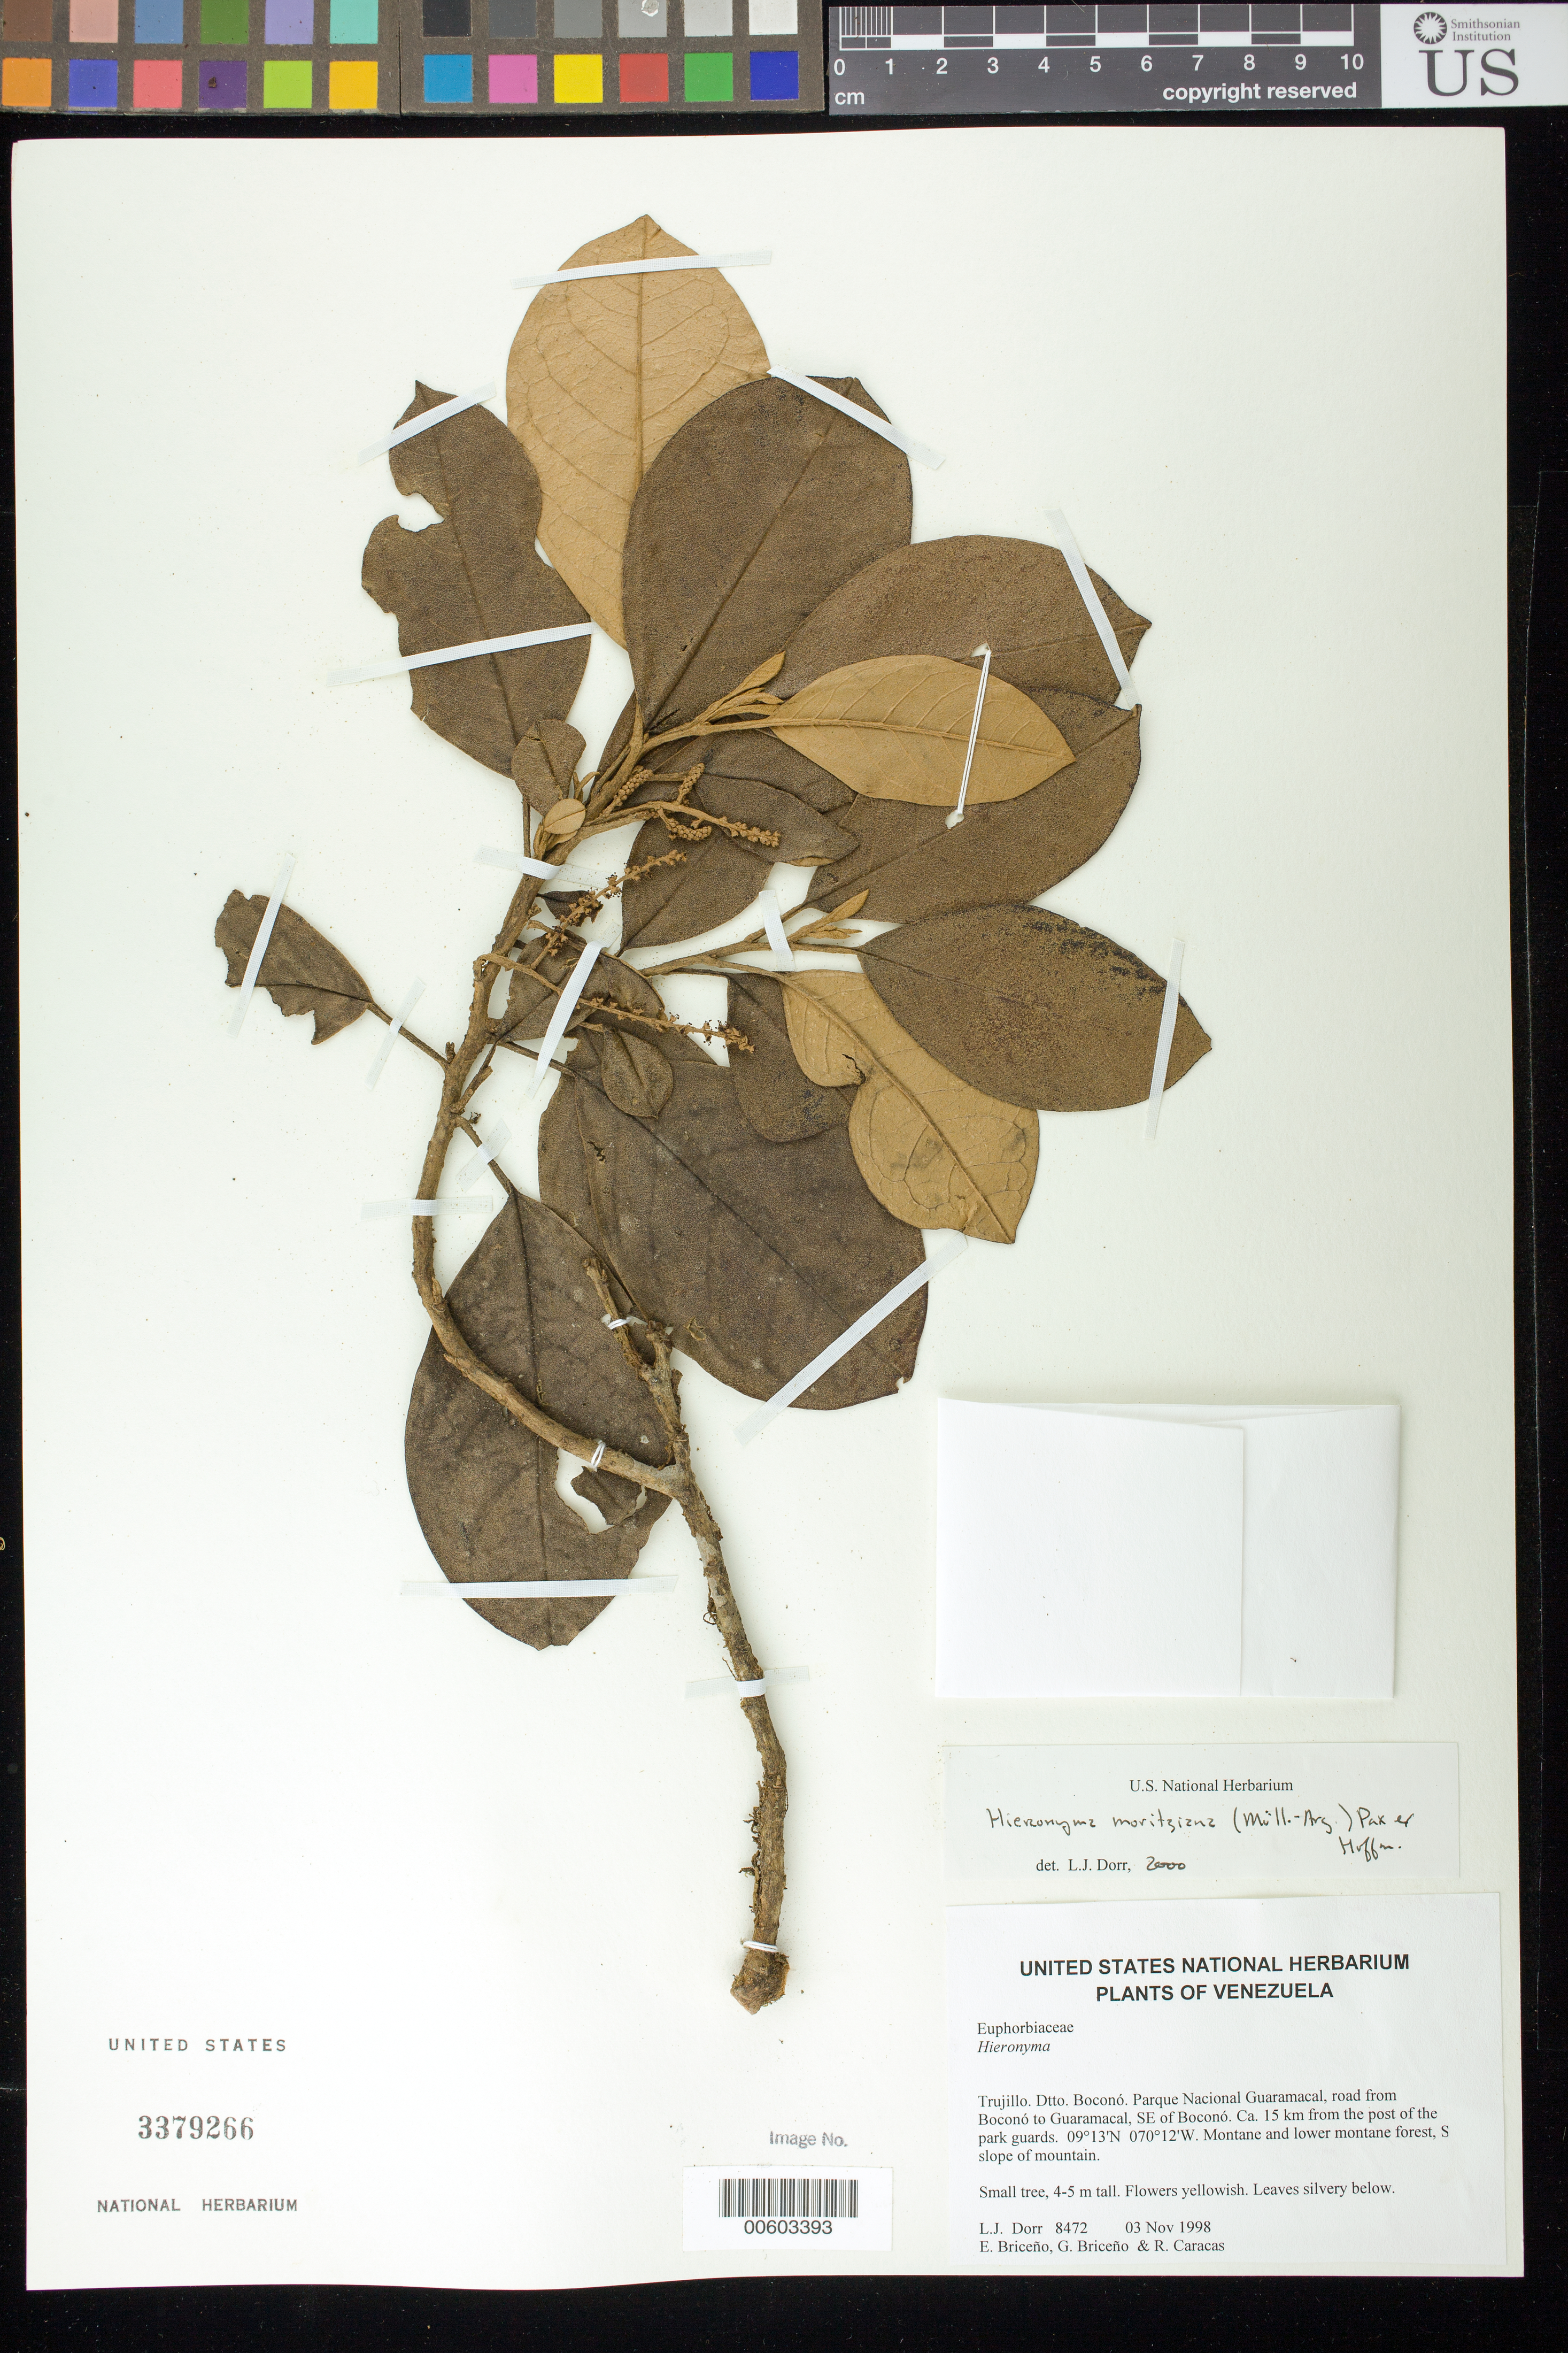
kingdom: Plantae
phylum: Tracheophyta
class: Magnoliopsida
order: Malpighiales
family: Phyllanthaceae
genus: Hieronyma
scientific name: Hieronyma moritziana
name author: (Müll. Arg.) Pax ex K. Hoffm.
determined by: Dorr, L. J., (BOT), Smithsonian Institution - National Museum of Natural History (UNITED STATES)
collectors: L. J. Dorr, E. Briceño, G. Briceño & R. Caracas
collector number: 8472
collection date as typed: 03 Nov 1998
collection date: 1998-11-03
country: Venezuela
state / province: Trujillo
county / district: Boconó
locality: Parque Nacional Guaramacal, road from Boconó to Guaramacal, SE of Boconó, ca. 15 km from the post of the park guards.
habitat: Montane and lower montane forest, S slope of mountain.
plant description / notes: F, PORT, US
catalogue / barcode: US 3379266